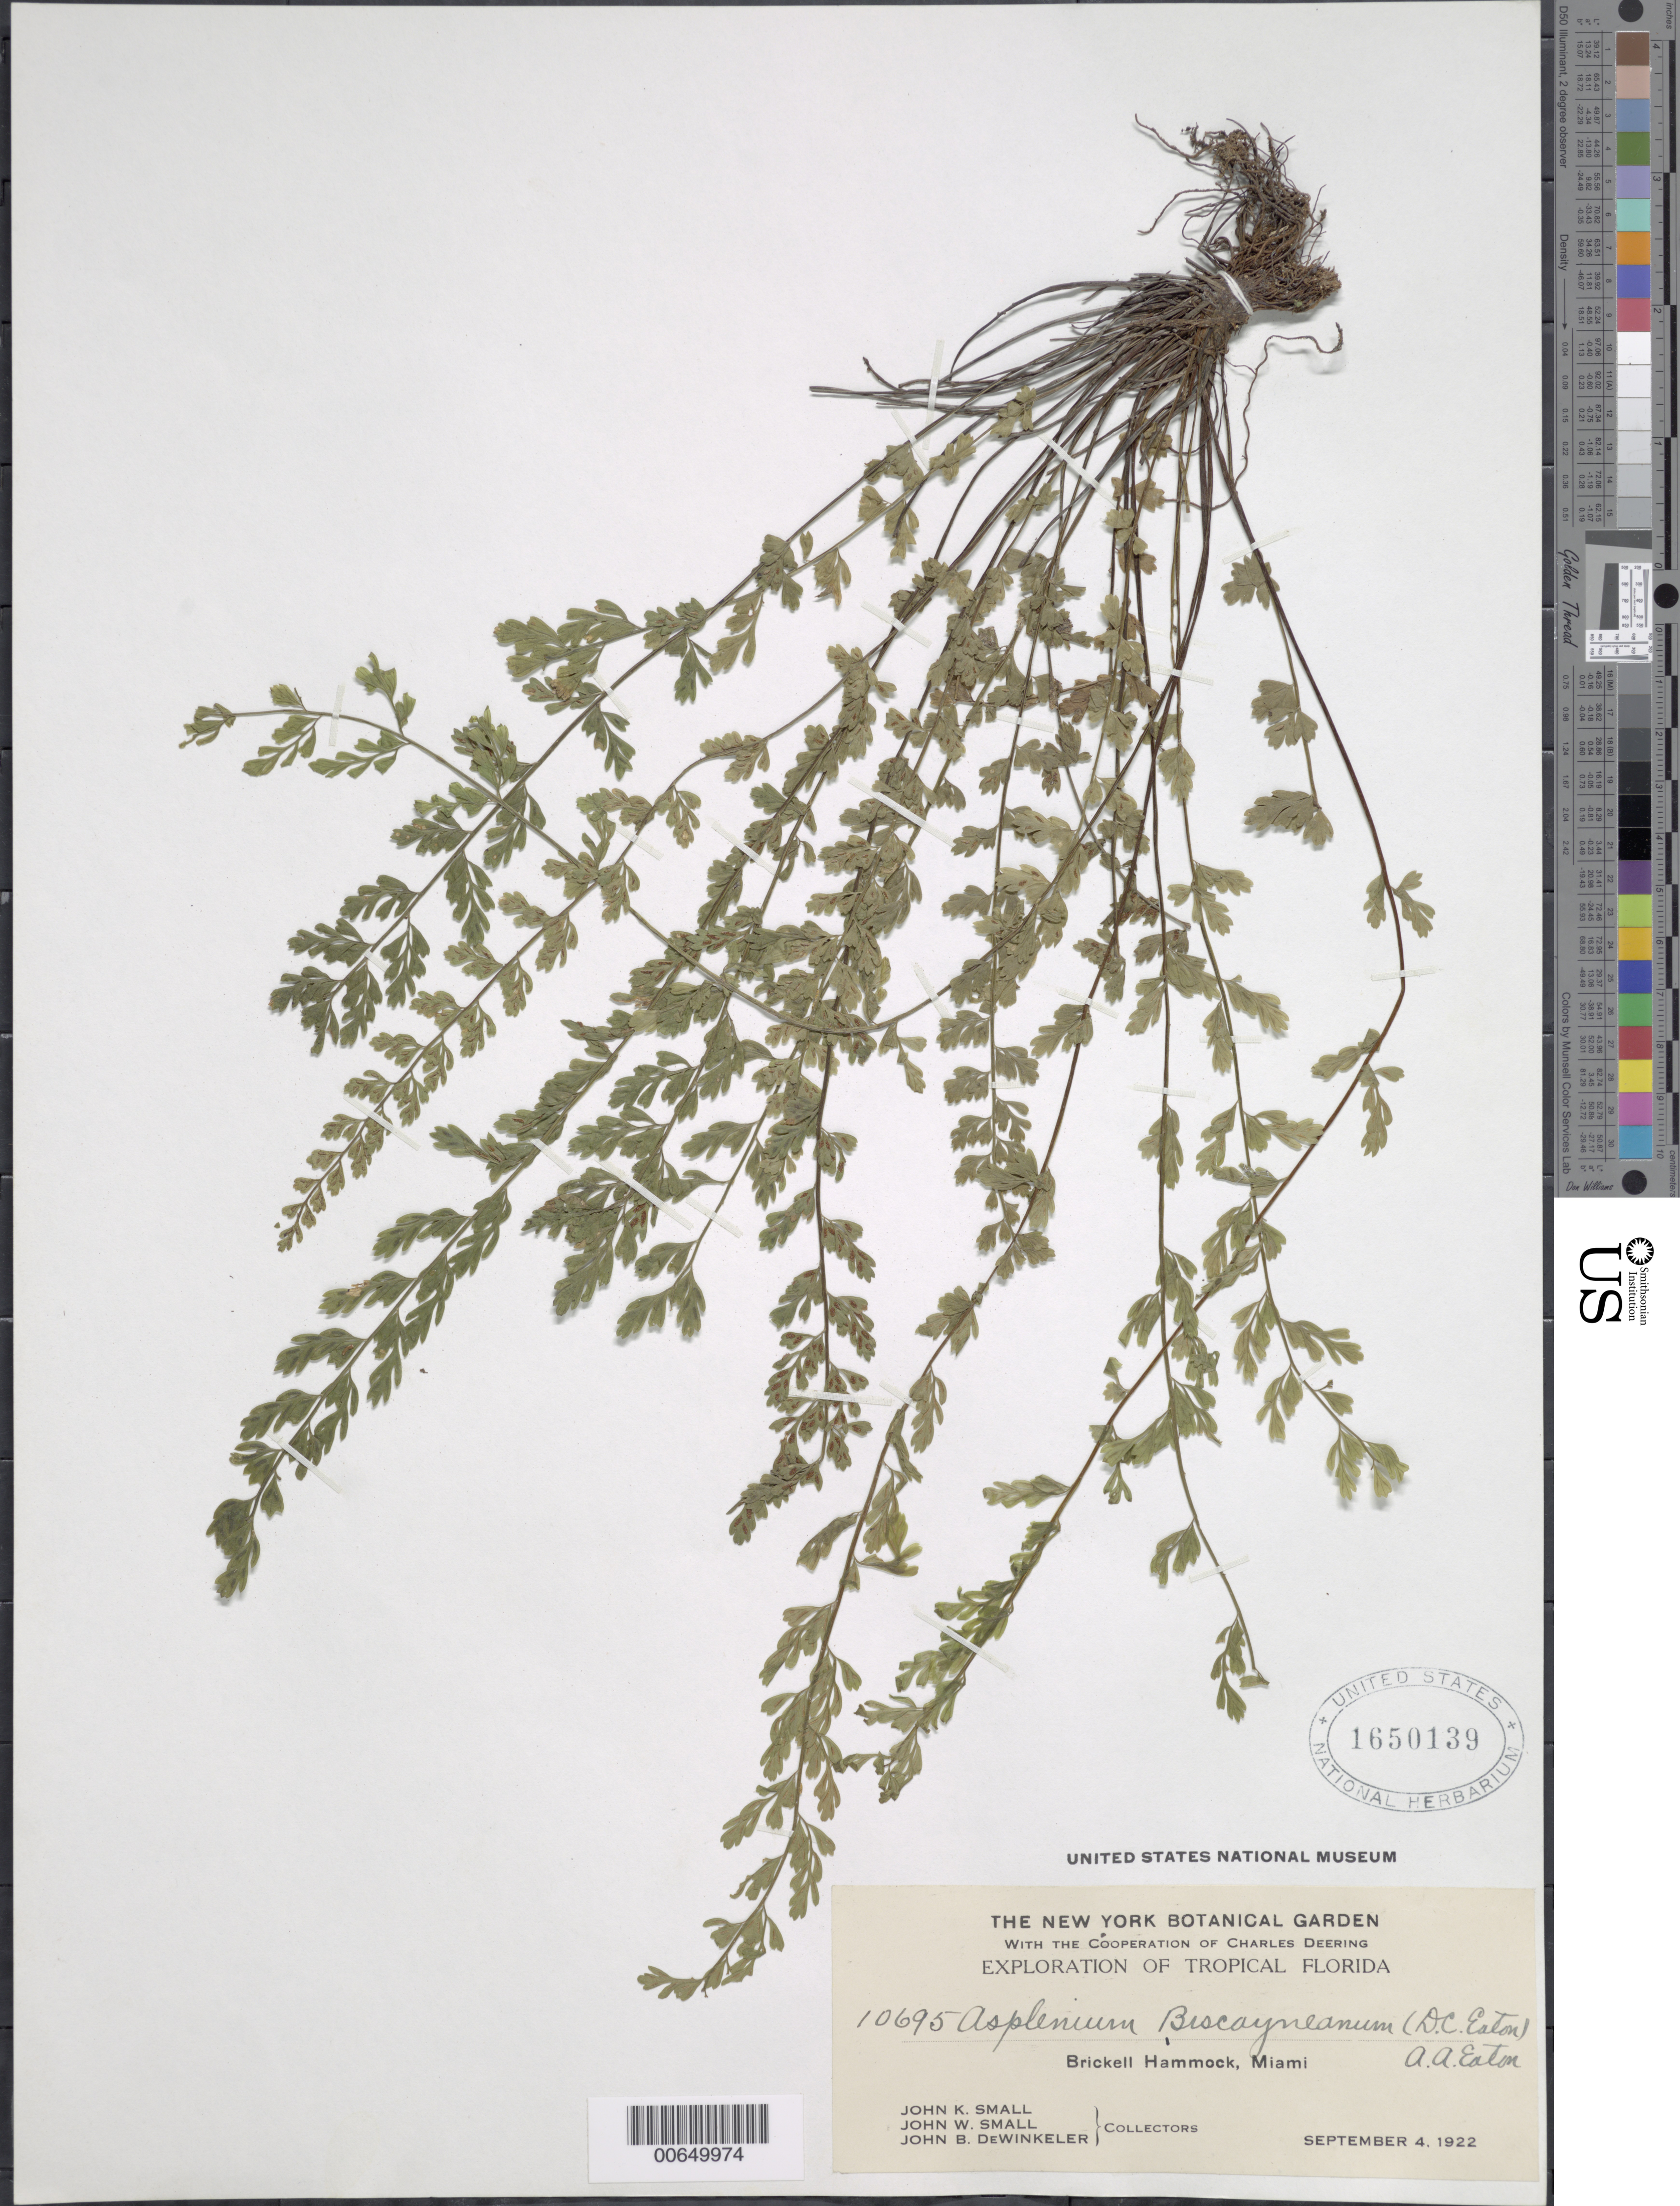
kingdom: Plantae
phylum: Tracheophyta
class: Polypodiopsida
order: Polypodiales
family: Aspleniaceae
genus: Asplenium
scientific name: Asplenium biscayneanum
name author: A.A. Eaton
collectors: J. K. Small, K. Small & J. DeWinkeler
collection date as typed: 09 Apr 1922 or 04 Sep 1922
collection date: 1922-04-09 or 1922-09-04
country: United States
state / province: Florida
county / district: Dade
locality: Brickell Hammock. Miami.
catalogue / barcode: US 1650139